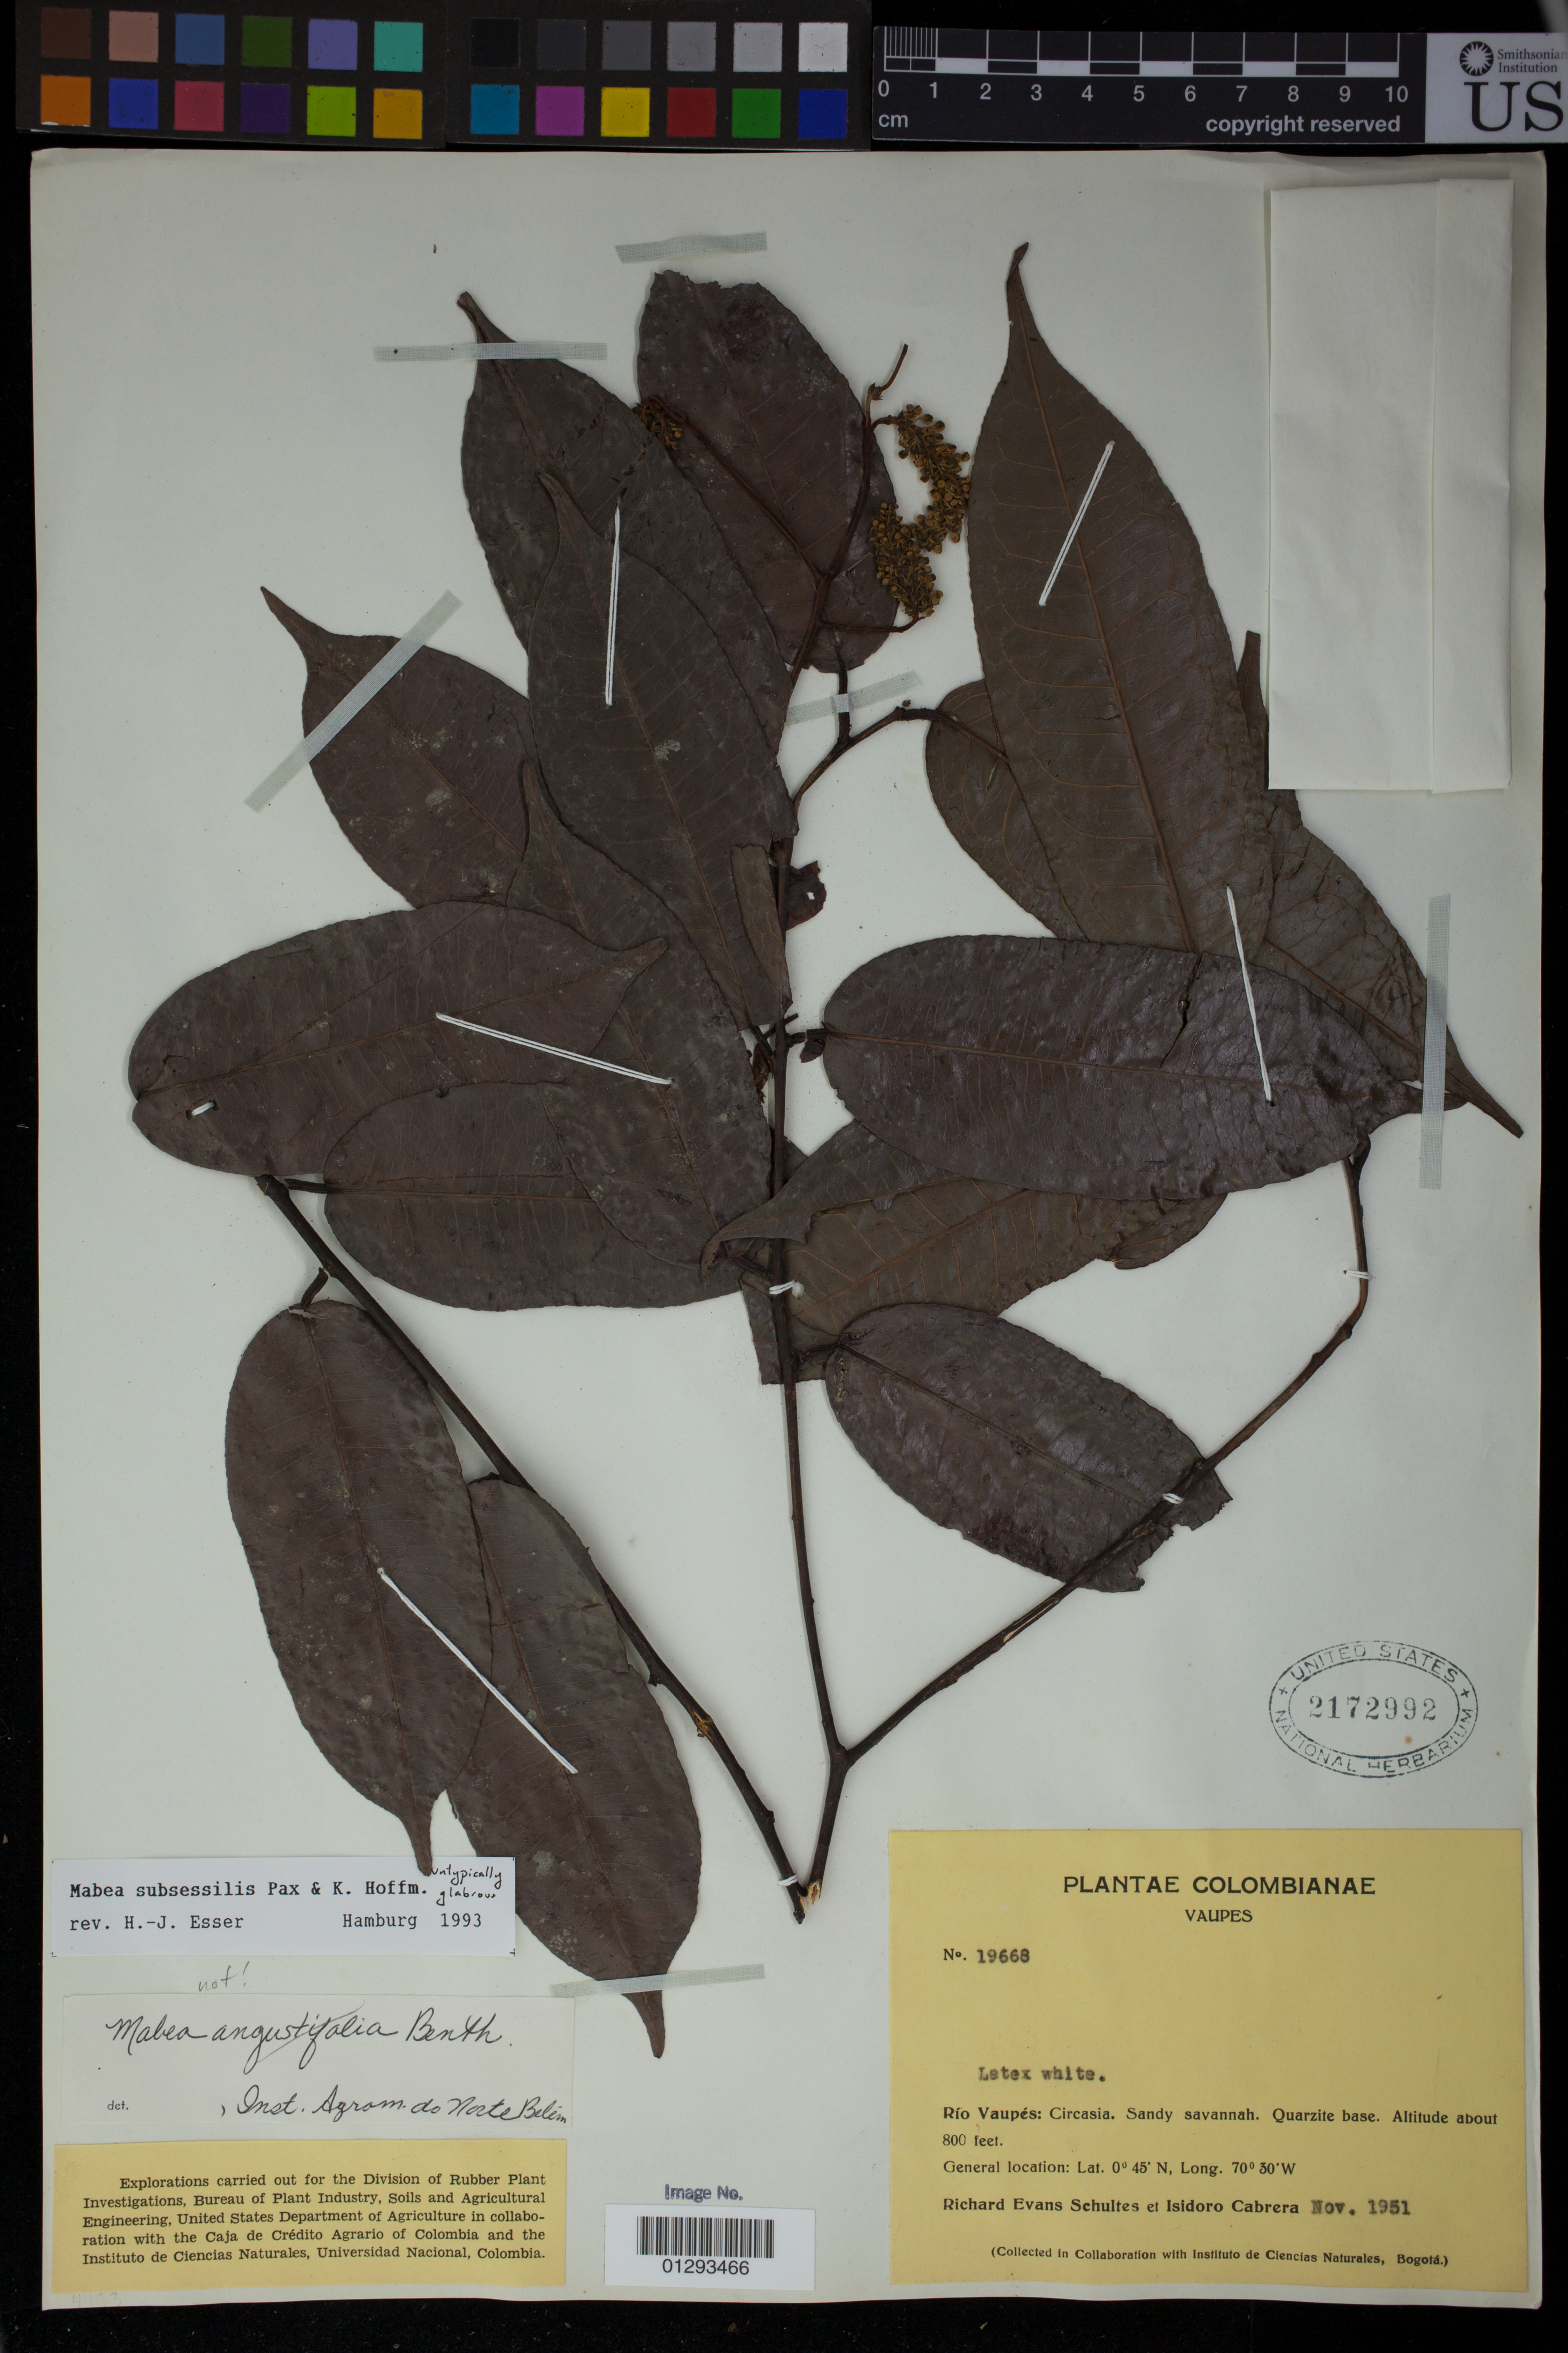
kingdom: Plantae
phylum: Tracheophyta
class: Magnoliopsida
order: Malpighiales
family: Euphorbiaceae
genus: Mabea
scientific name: Mabea subsessilis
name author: Pax & K. Hoffm.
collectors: R. E. Schultes & I. Cabrera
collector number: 19668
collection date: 1951-11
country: Colombia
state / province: Vaupes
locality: Rio Vaupes: Circasia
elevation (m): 244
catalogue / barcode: US 2172992